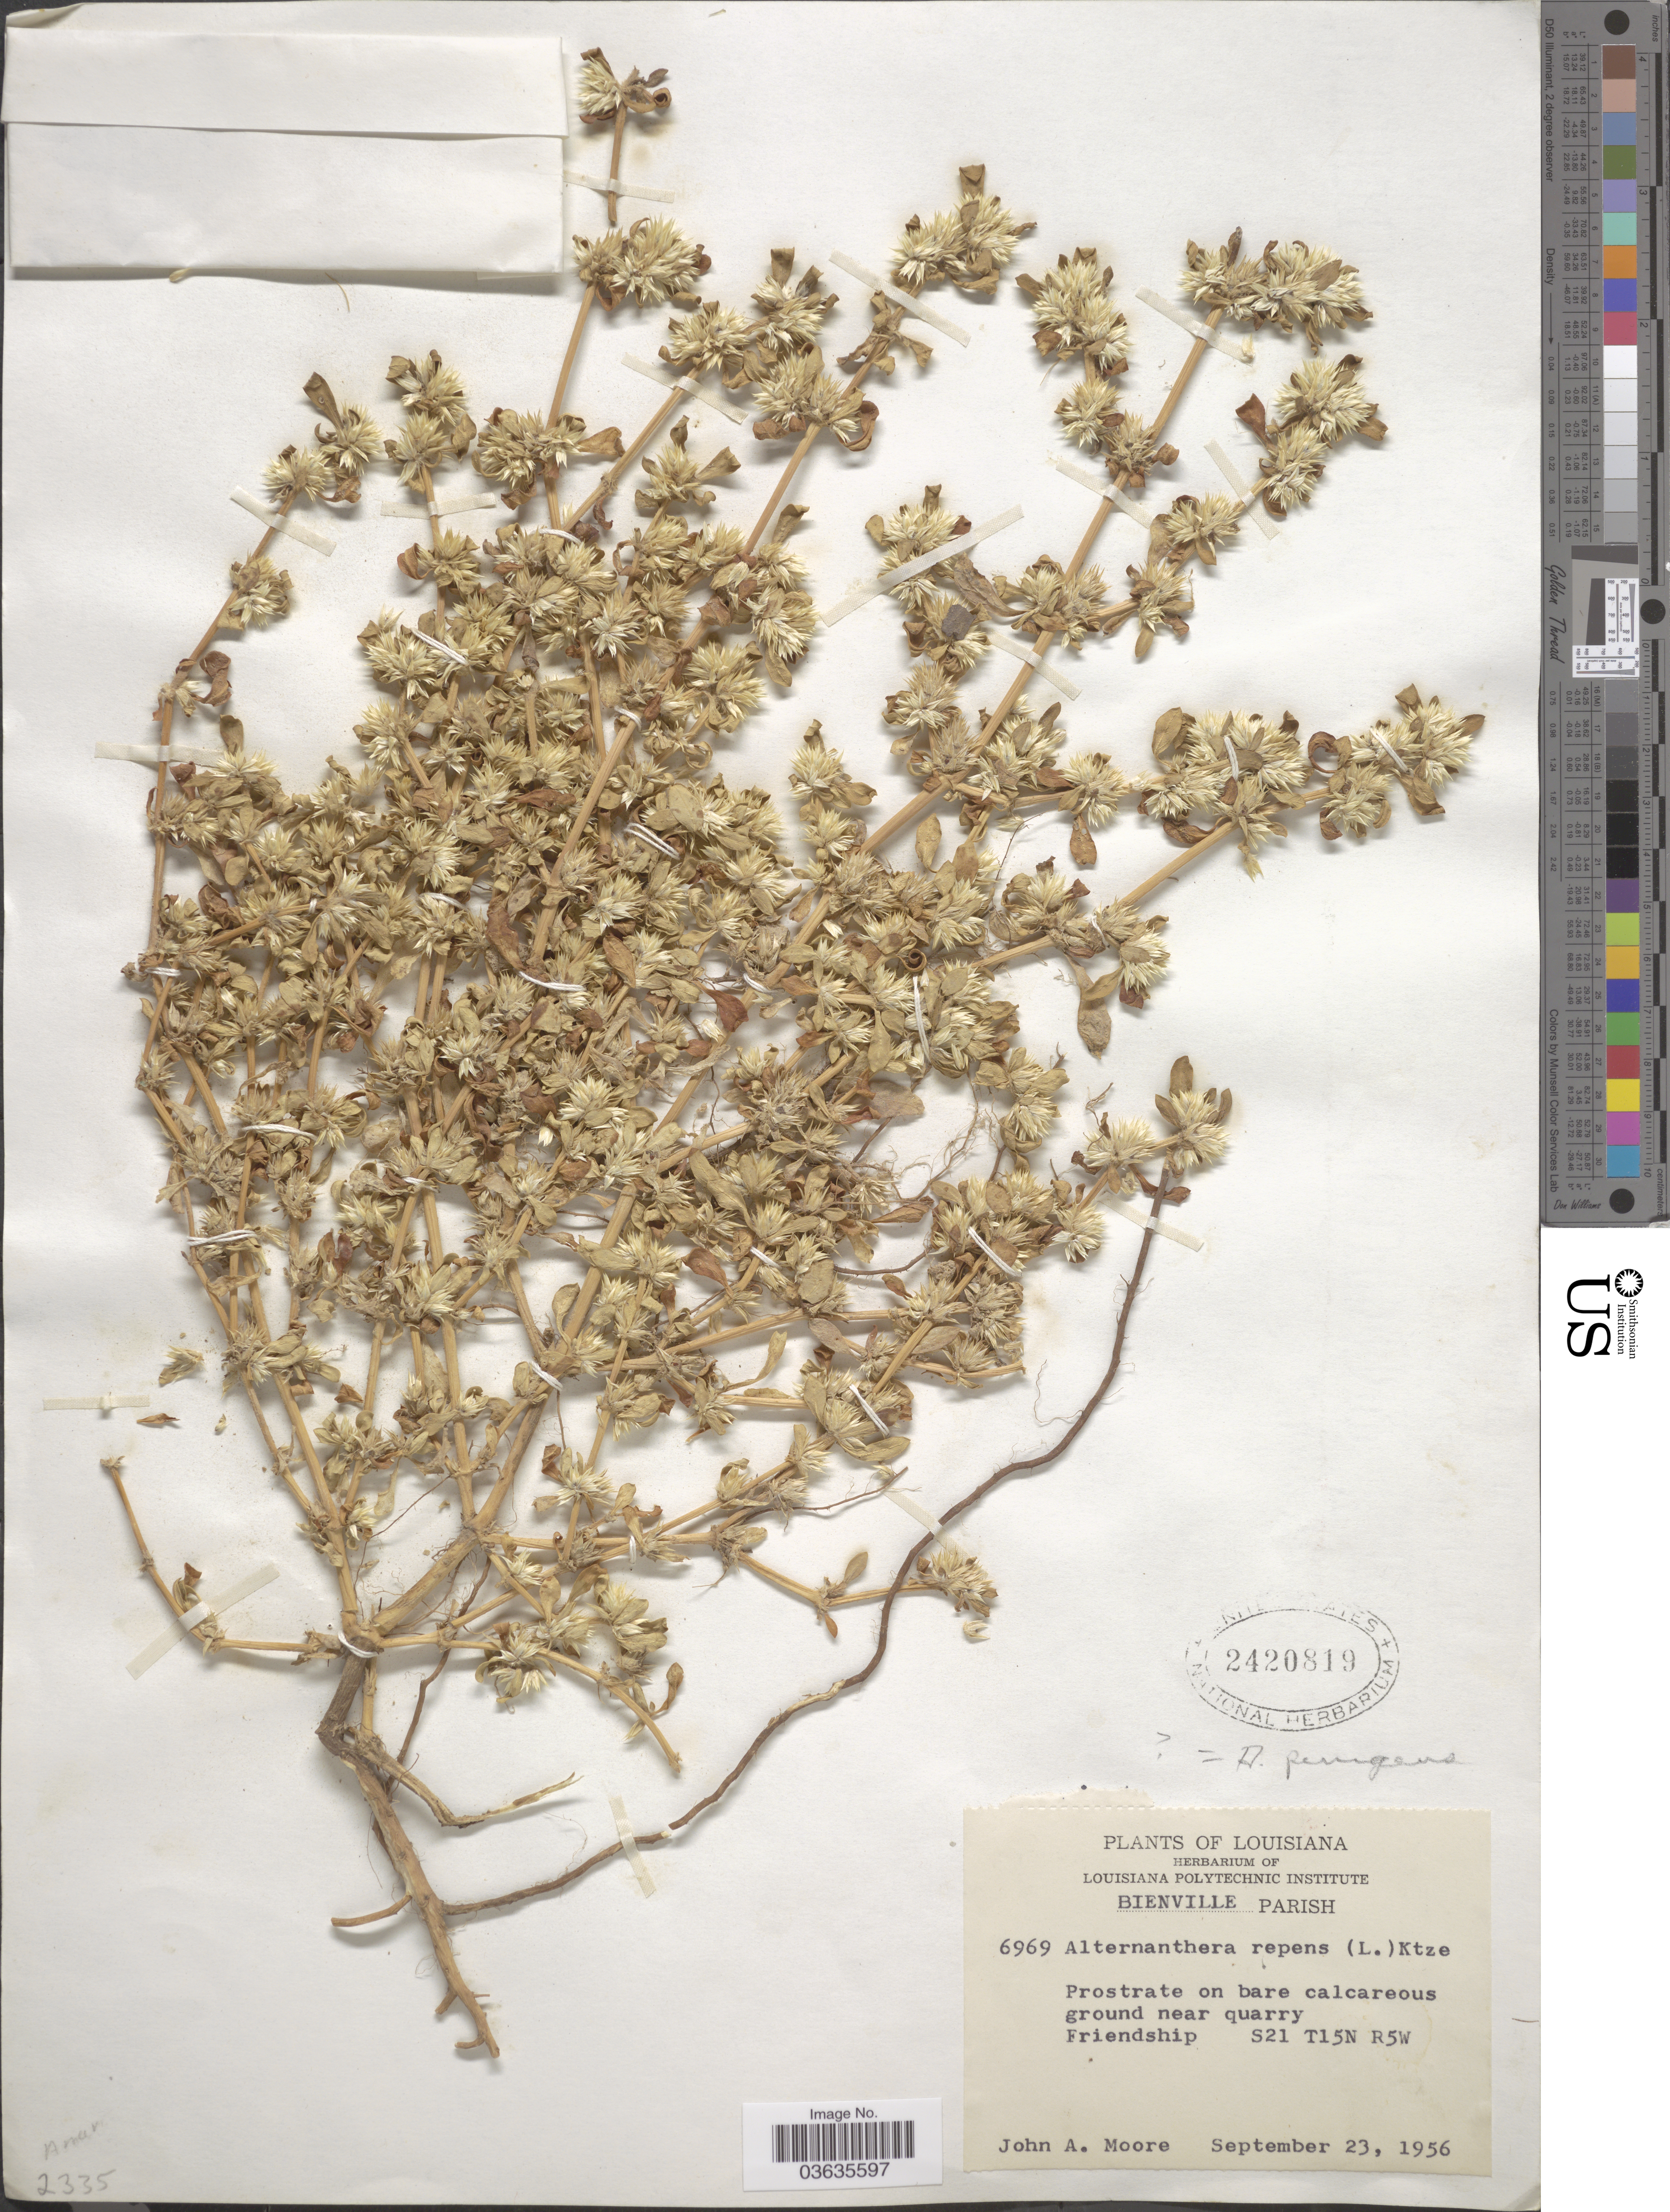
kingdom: Plantae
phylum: Tracheophyta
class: Magnoliopsida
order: Caryophyllales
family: Amaranthaceae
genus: Alternanthera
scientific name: Alternanthera repens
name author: (L.) Kuntze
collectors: J. A. Moore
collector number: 6969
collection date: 1956-09-23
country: United States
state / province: Louisiana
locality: Bienville Parish. Near quarry Friendship S21 T15N R5W.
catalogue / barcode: US 2420819